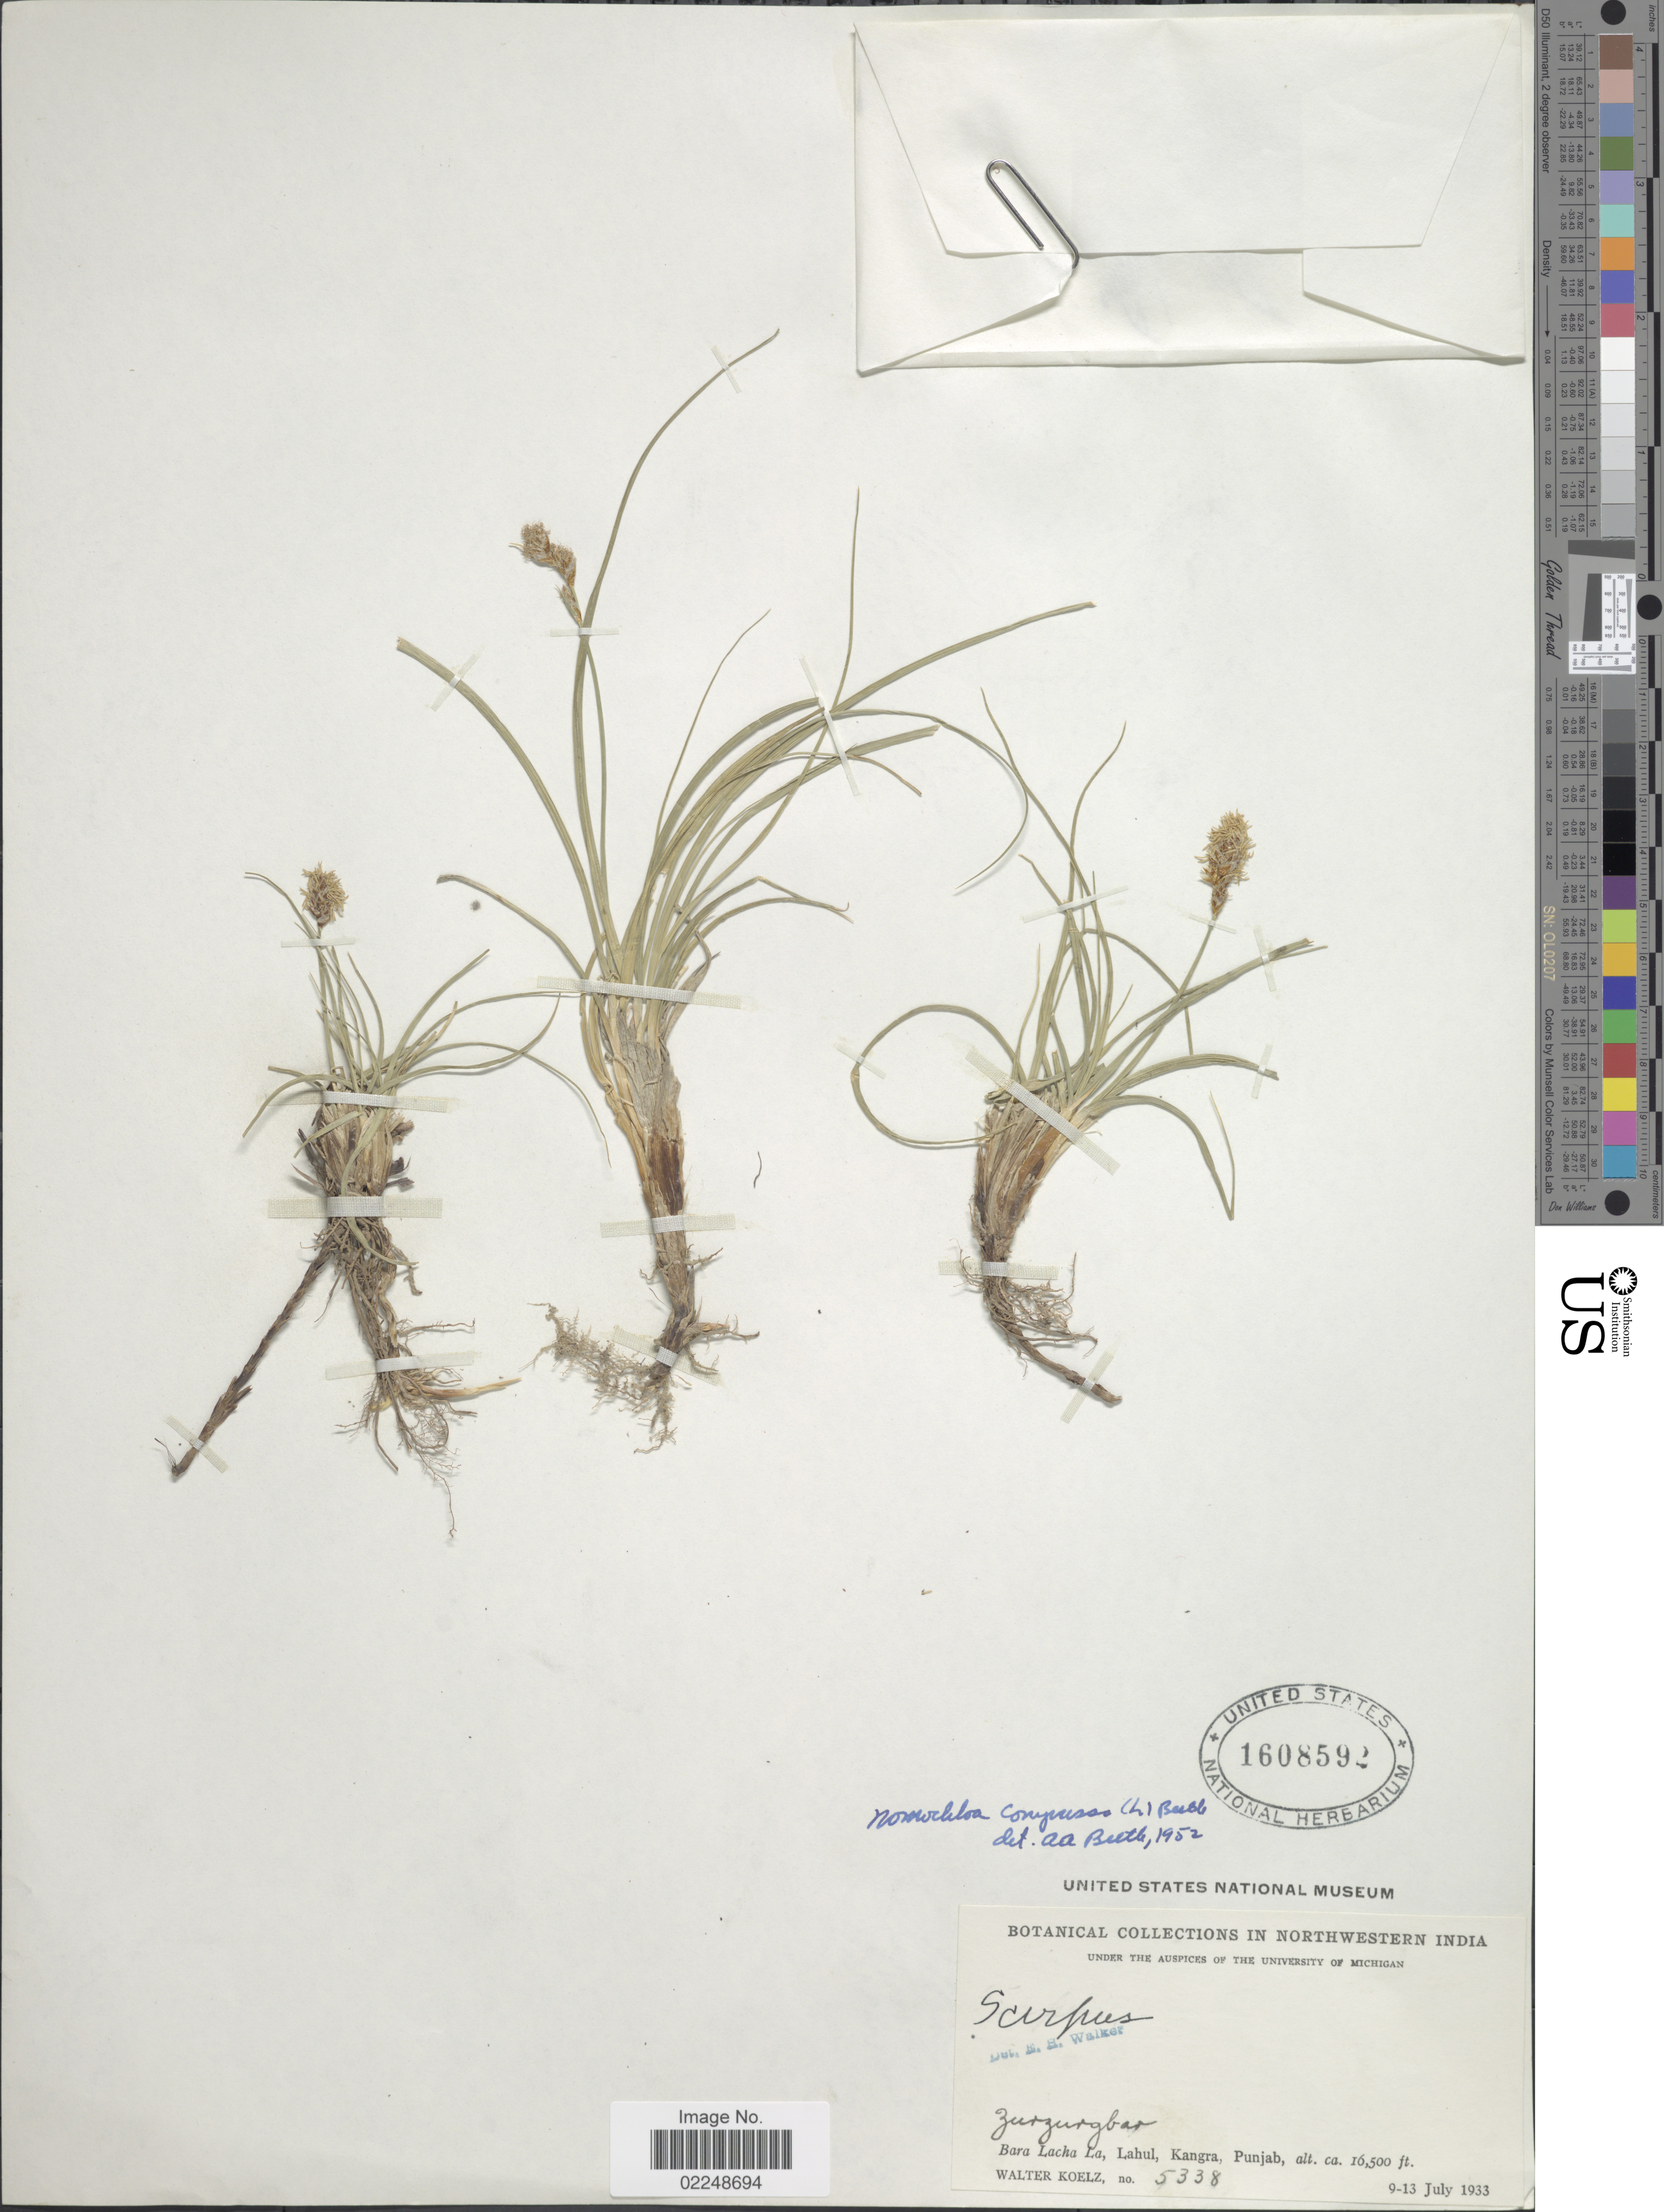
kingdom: Plantae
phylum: Tracheophyta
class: Liliopsida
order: Poales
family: Cyperaceae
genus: Blysmus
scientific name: Blysmus compressus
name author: (L.) Panzer ex Link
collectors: W. N. Koelz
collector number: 5338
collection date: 1933-07-09/1933-07-13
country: India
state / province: Punjab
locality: Zurzurgbar [interpreted], Bara Lacha, Lahul, Kangra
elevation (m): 5029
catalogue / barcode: US 1608592